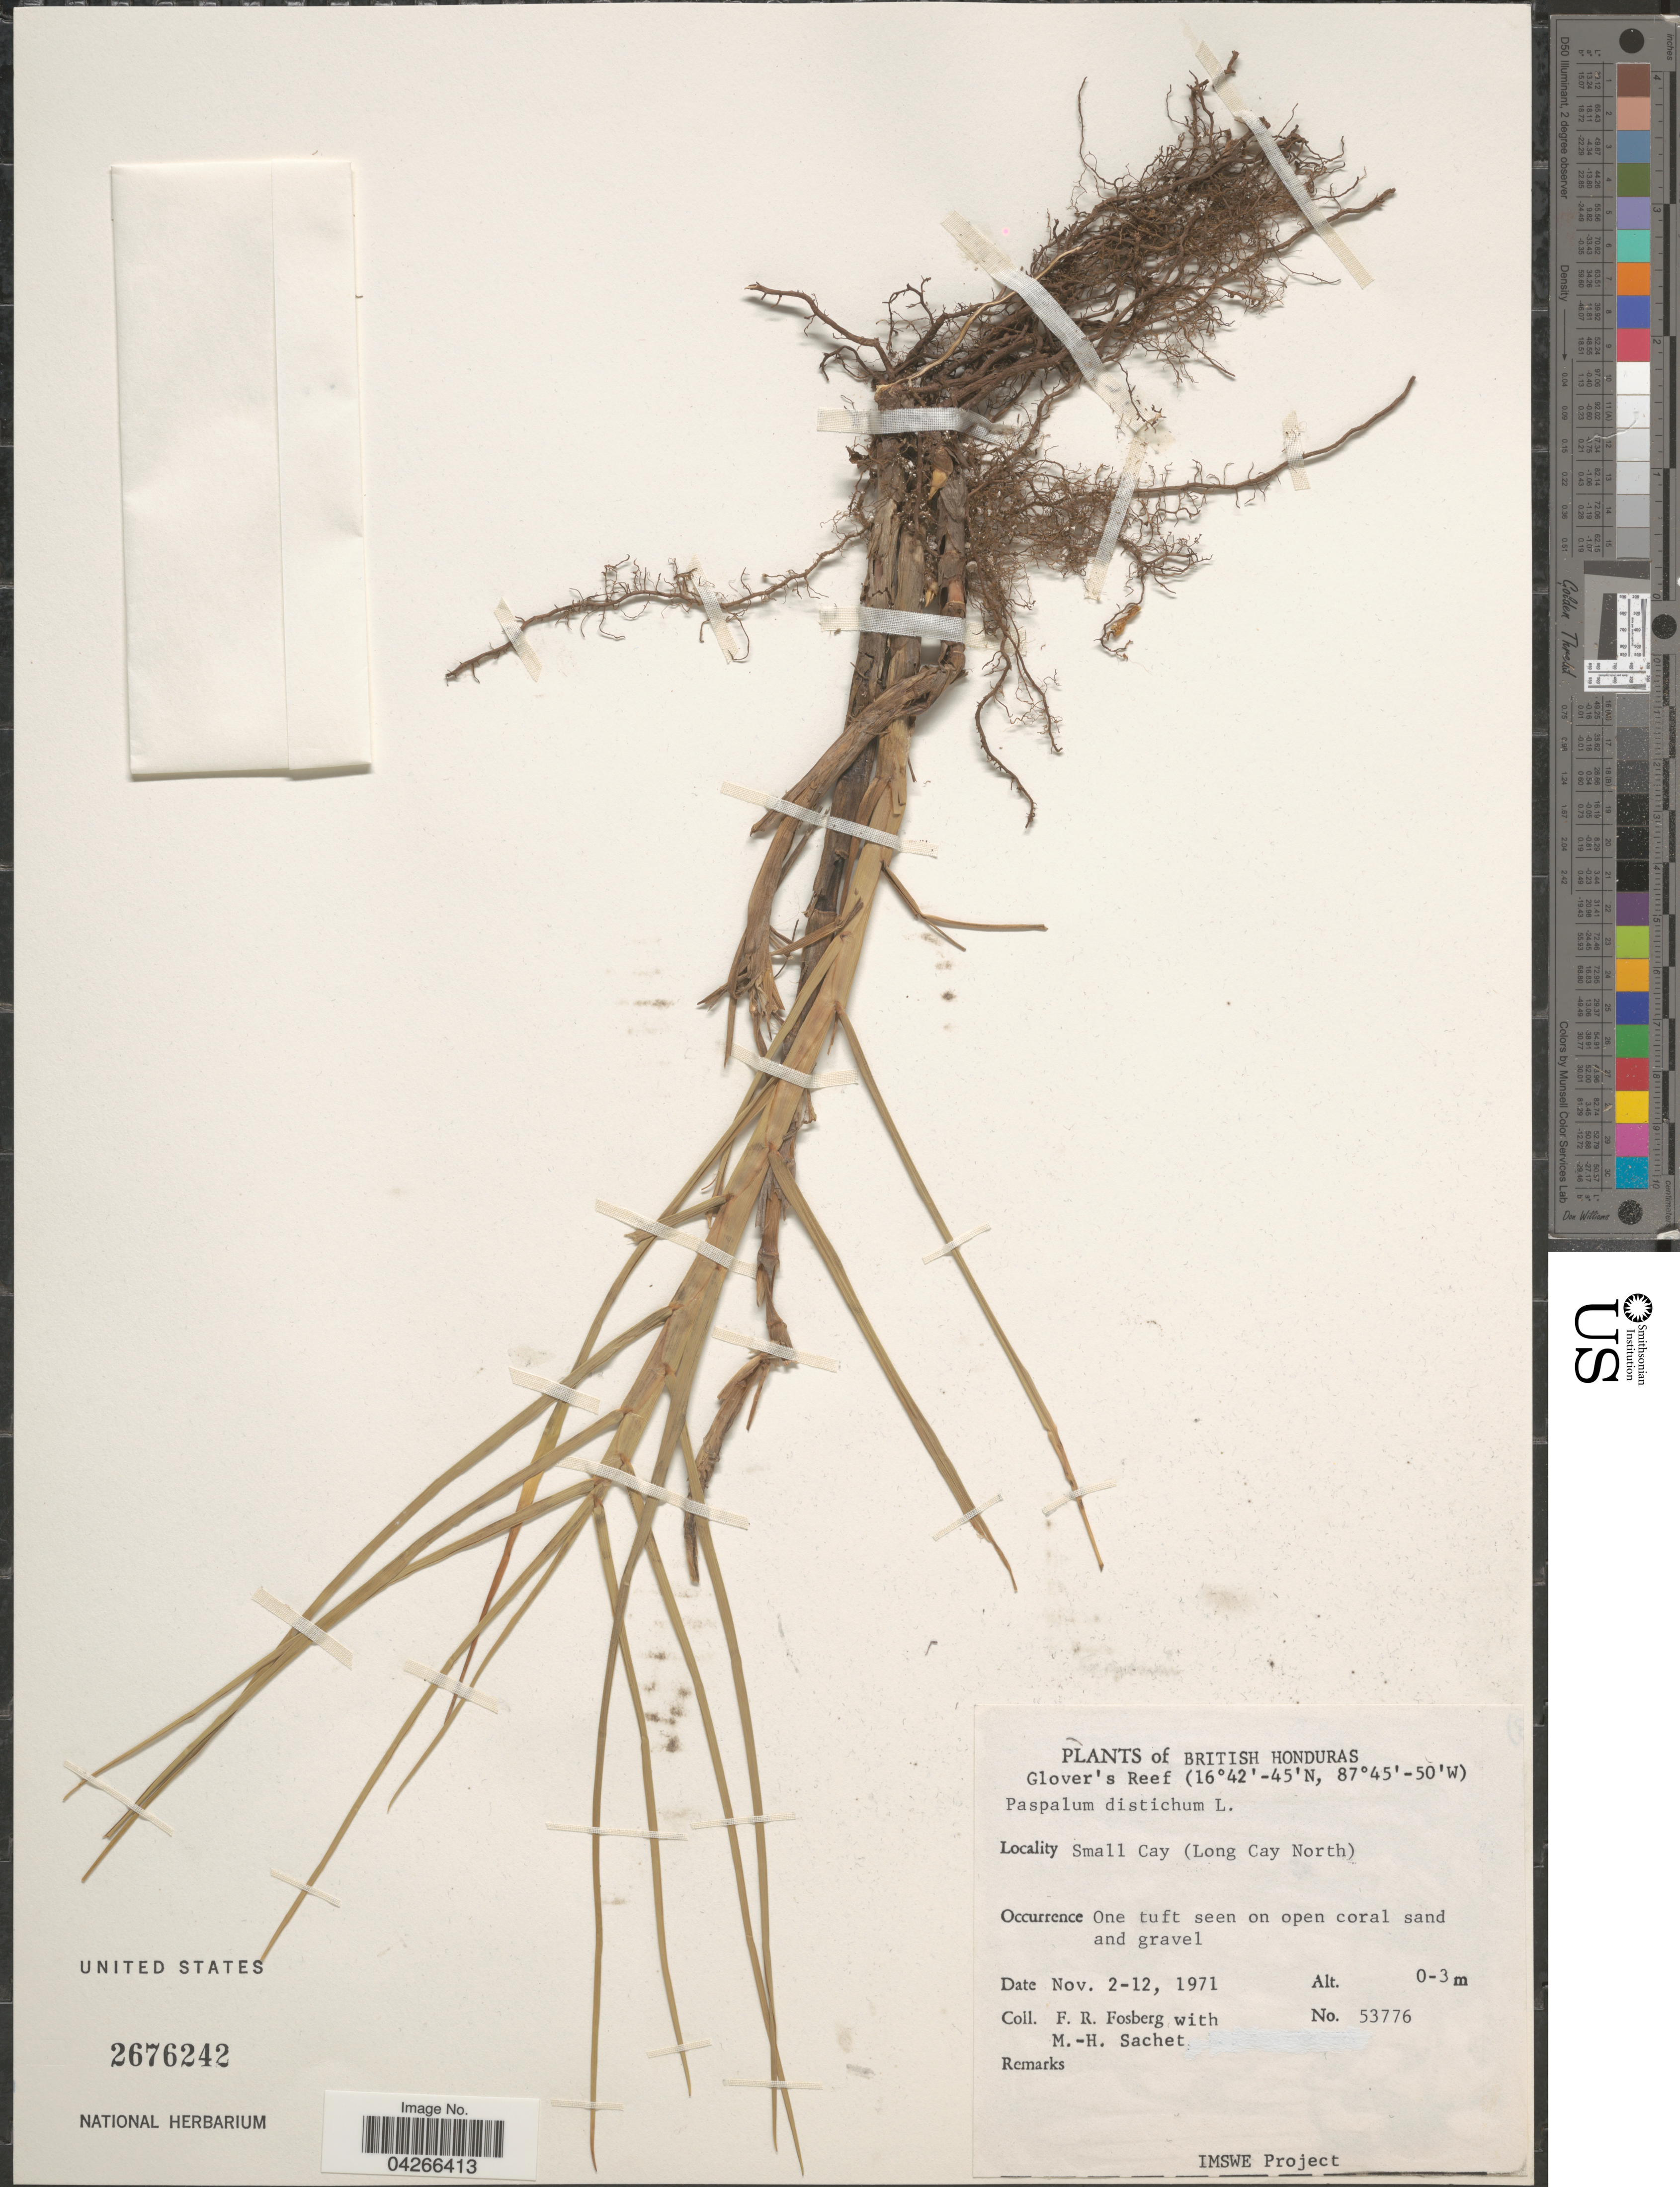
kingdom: Plantae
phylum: Tracheophyta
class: Liliopsida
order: Poales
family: Poaceae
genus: Paspalum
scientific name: Paspalum distichum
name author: L.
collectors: F. R. Fosberg & M.-H. Sachet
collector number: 53776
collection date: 1971-11-02/1971-11-12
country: Belize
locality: British Honduras. Glover's Reef. Small Cay (Long Cay North). One tuft seen on open coral sand and gravel.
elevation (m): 0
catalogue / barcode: US 2676242